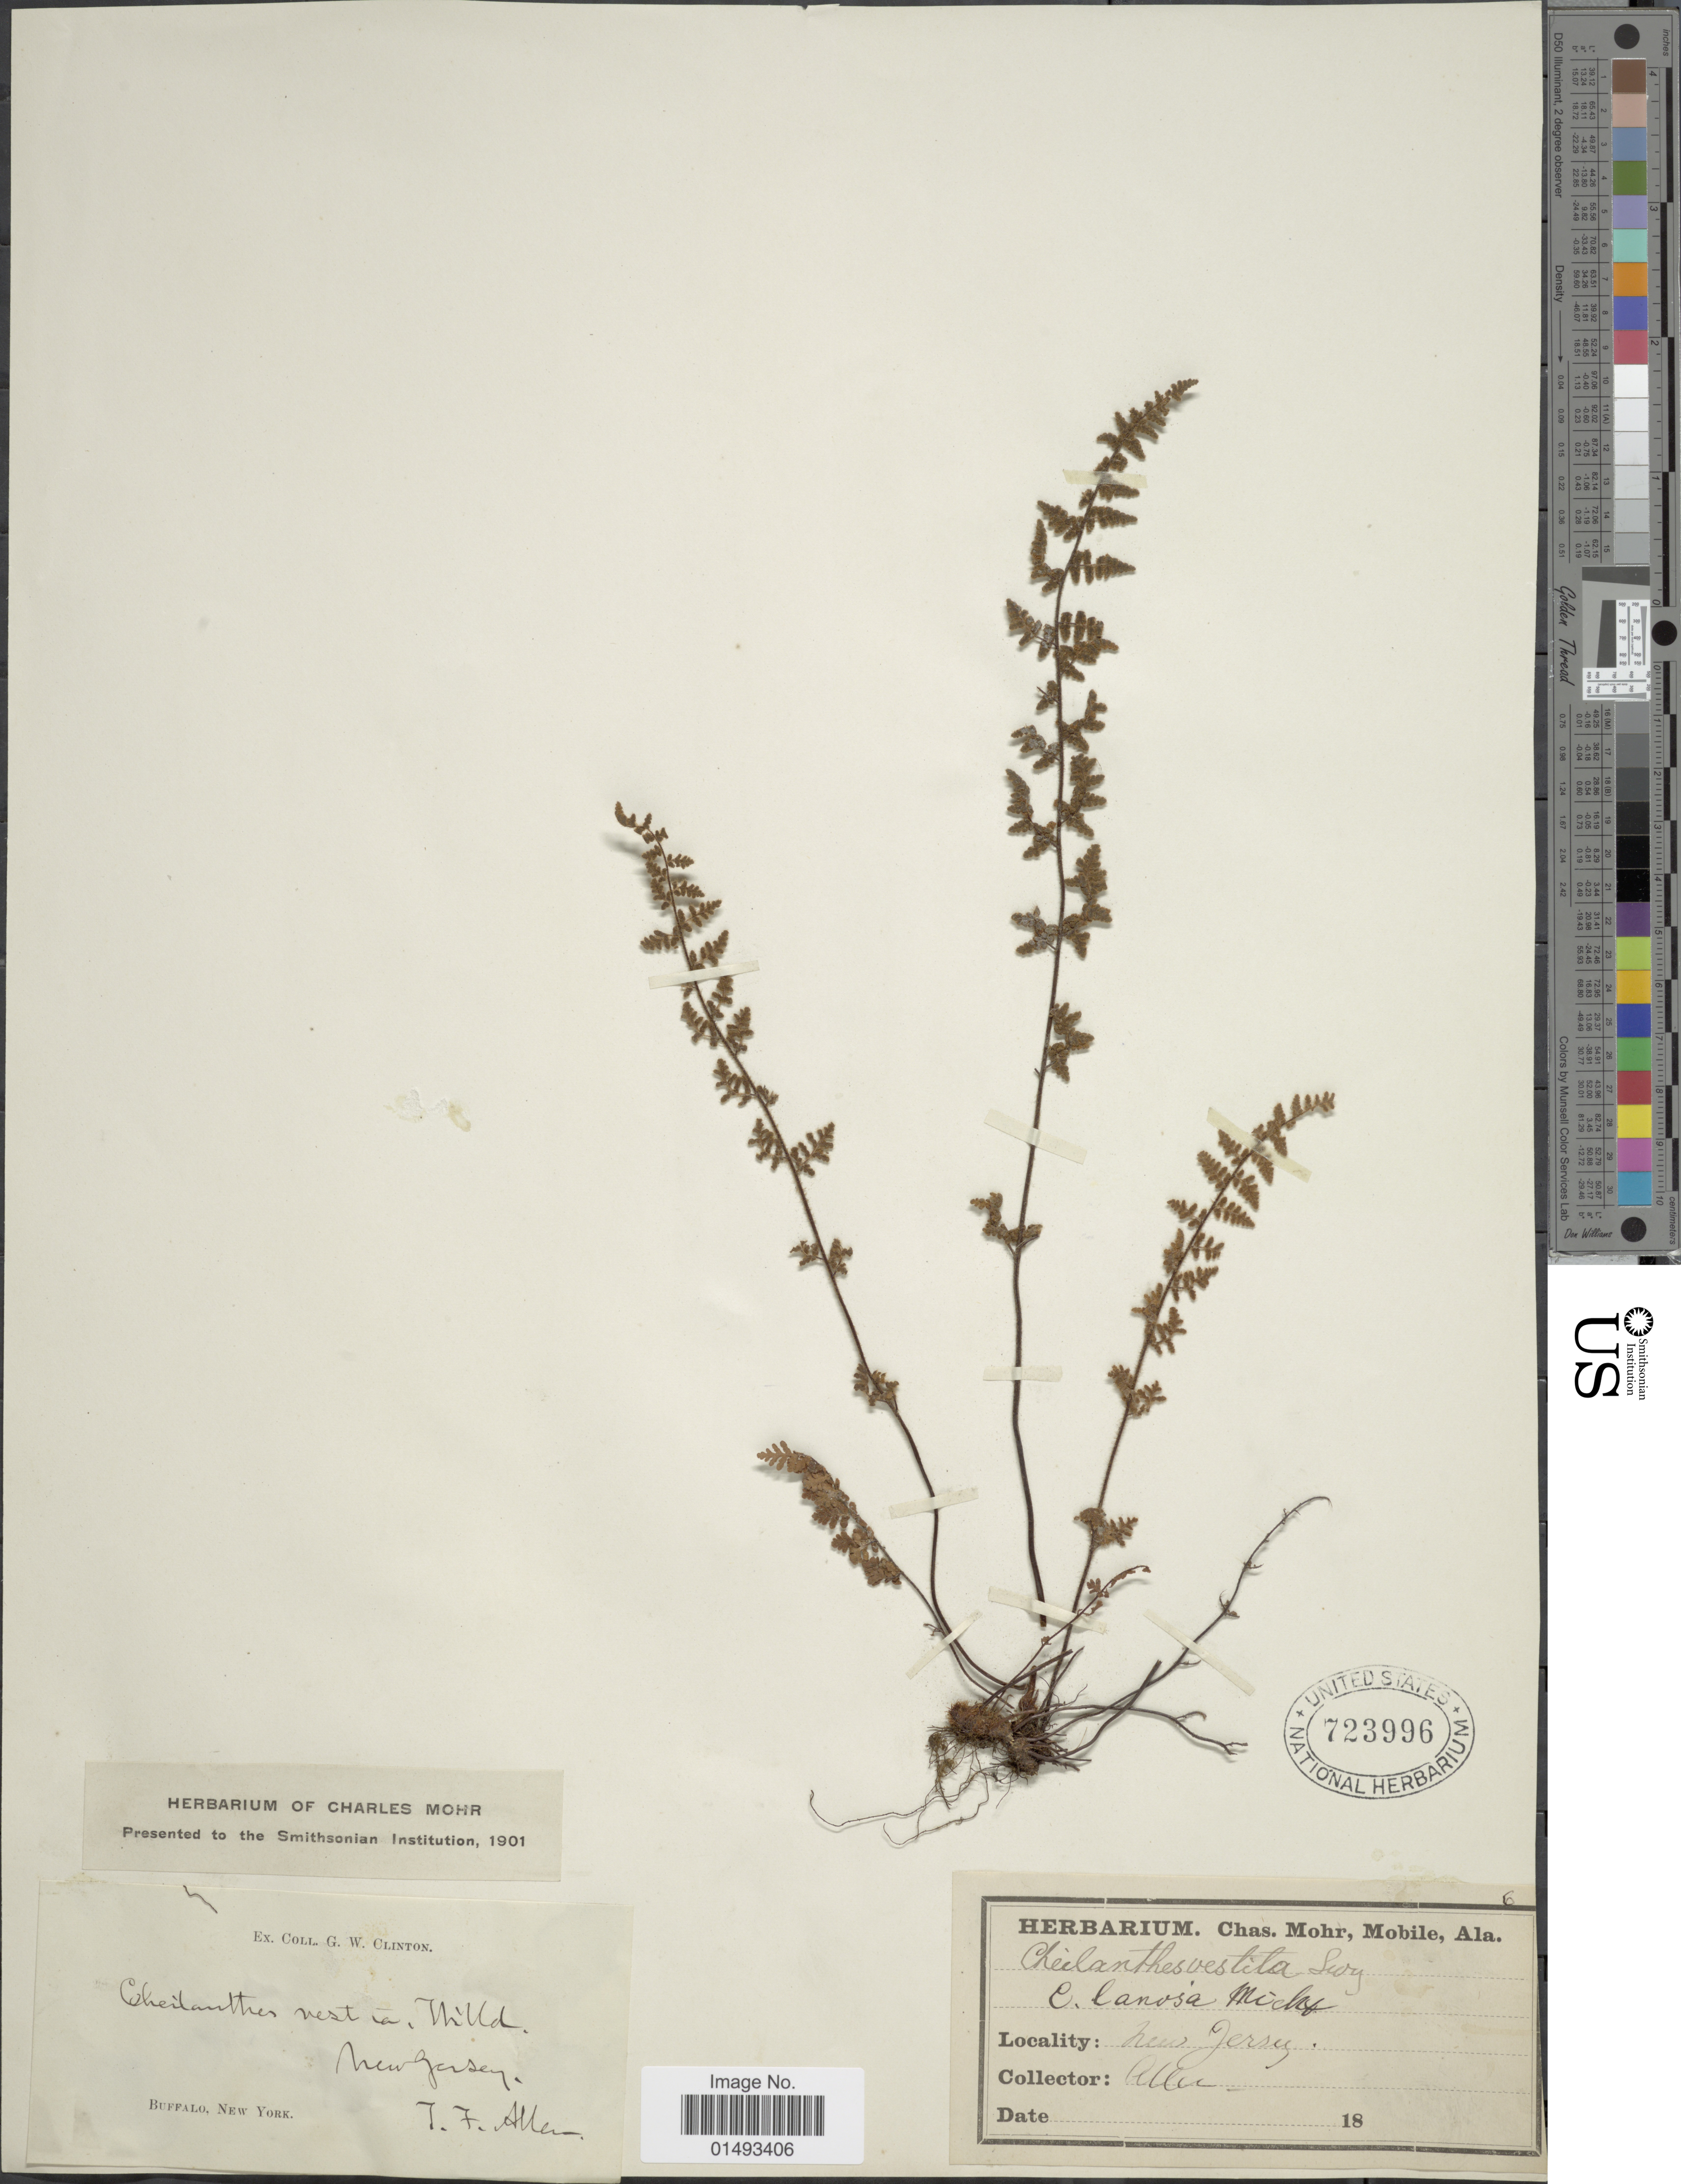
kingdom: Plantae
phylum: Tracheophyta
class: Polypodiopsida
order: Polypodiales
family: Pteridaceae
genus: Myriopteris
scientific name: Myriopteris lanosa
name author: (Michx.) Grusz & Windham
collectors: T. Allen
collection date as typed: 18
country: United States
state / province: New Jersey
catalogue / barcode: US 723996